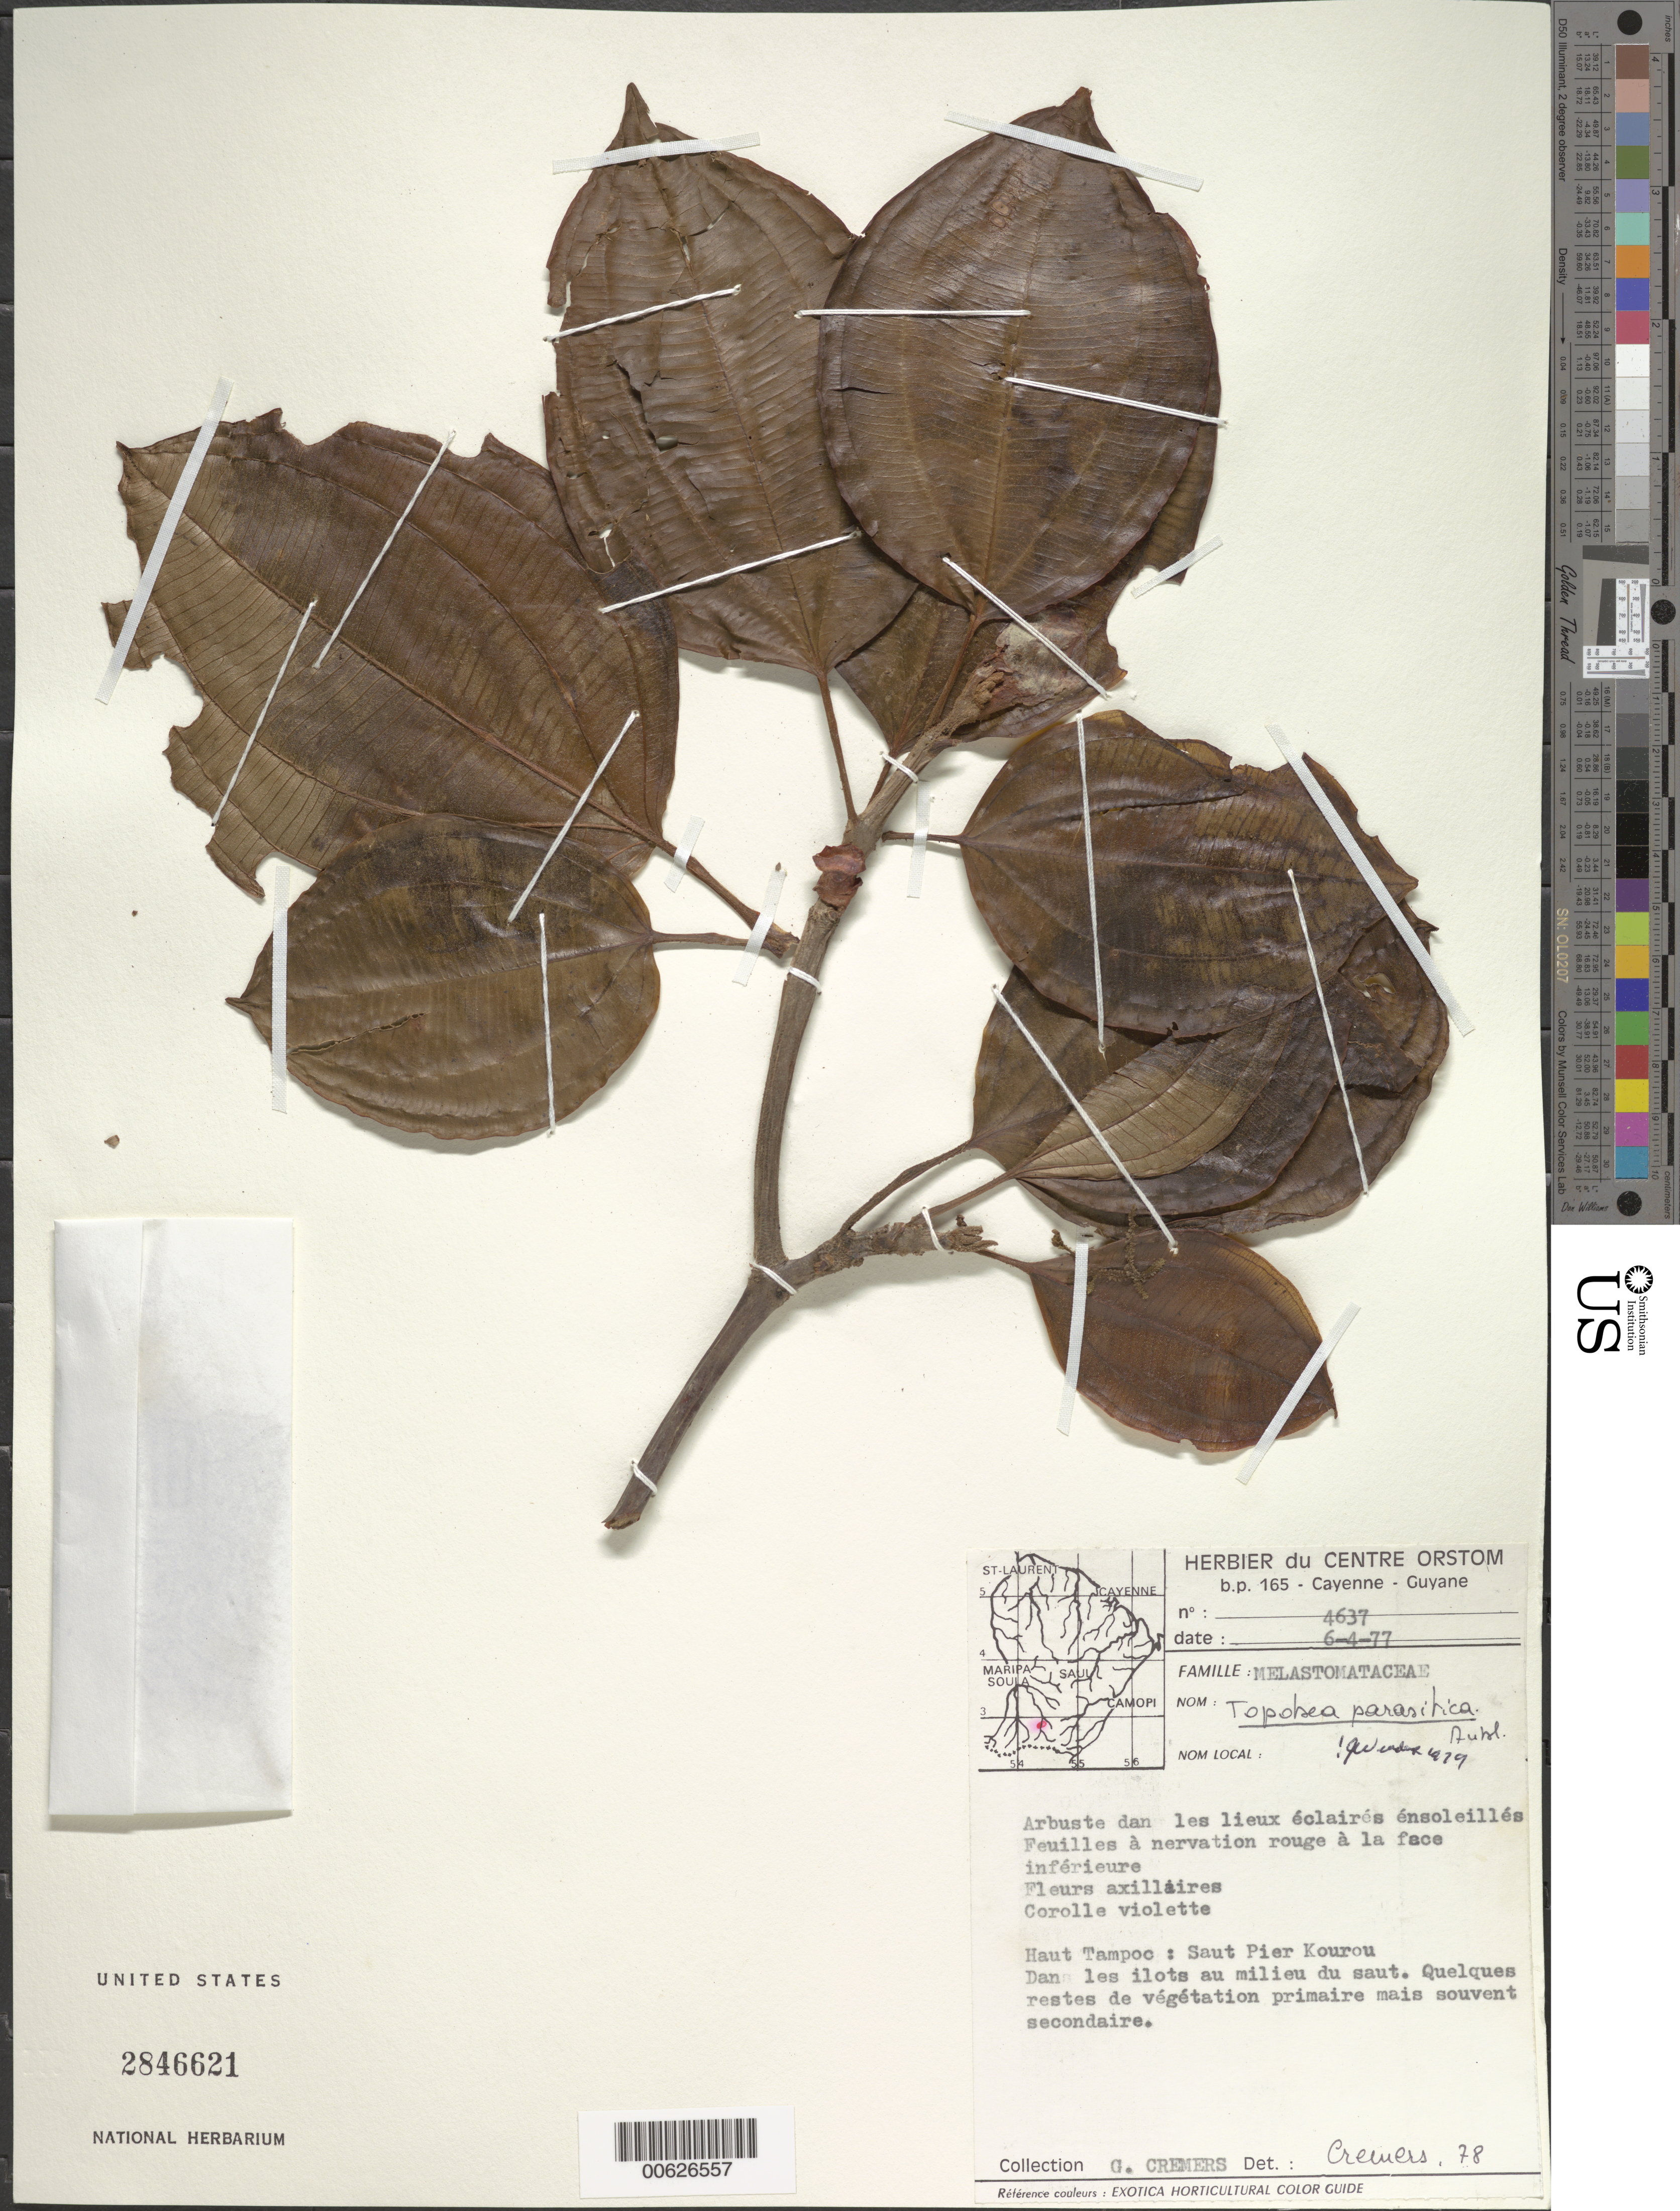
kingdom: Plantae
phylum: Tracheophyta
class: Magnoliopsida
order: Myrtales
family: Melastomataceae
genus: Topobea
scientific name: Topobea parasitica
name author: Aubl.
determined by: Wurdack, John J., (US), US (UNITED STATES)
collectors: G. Cremers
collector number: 4637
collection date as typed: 6-Apr-77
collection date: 1977-04-06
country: French Guiana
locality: Haut Tampoc, Saut Pier Kourou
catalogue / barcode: US 2846621